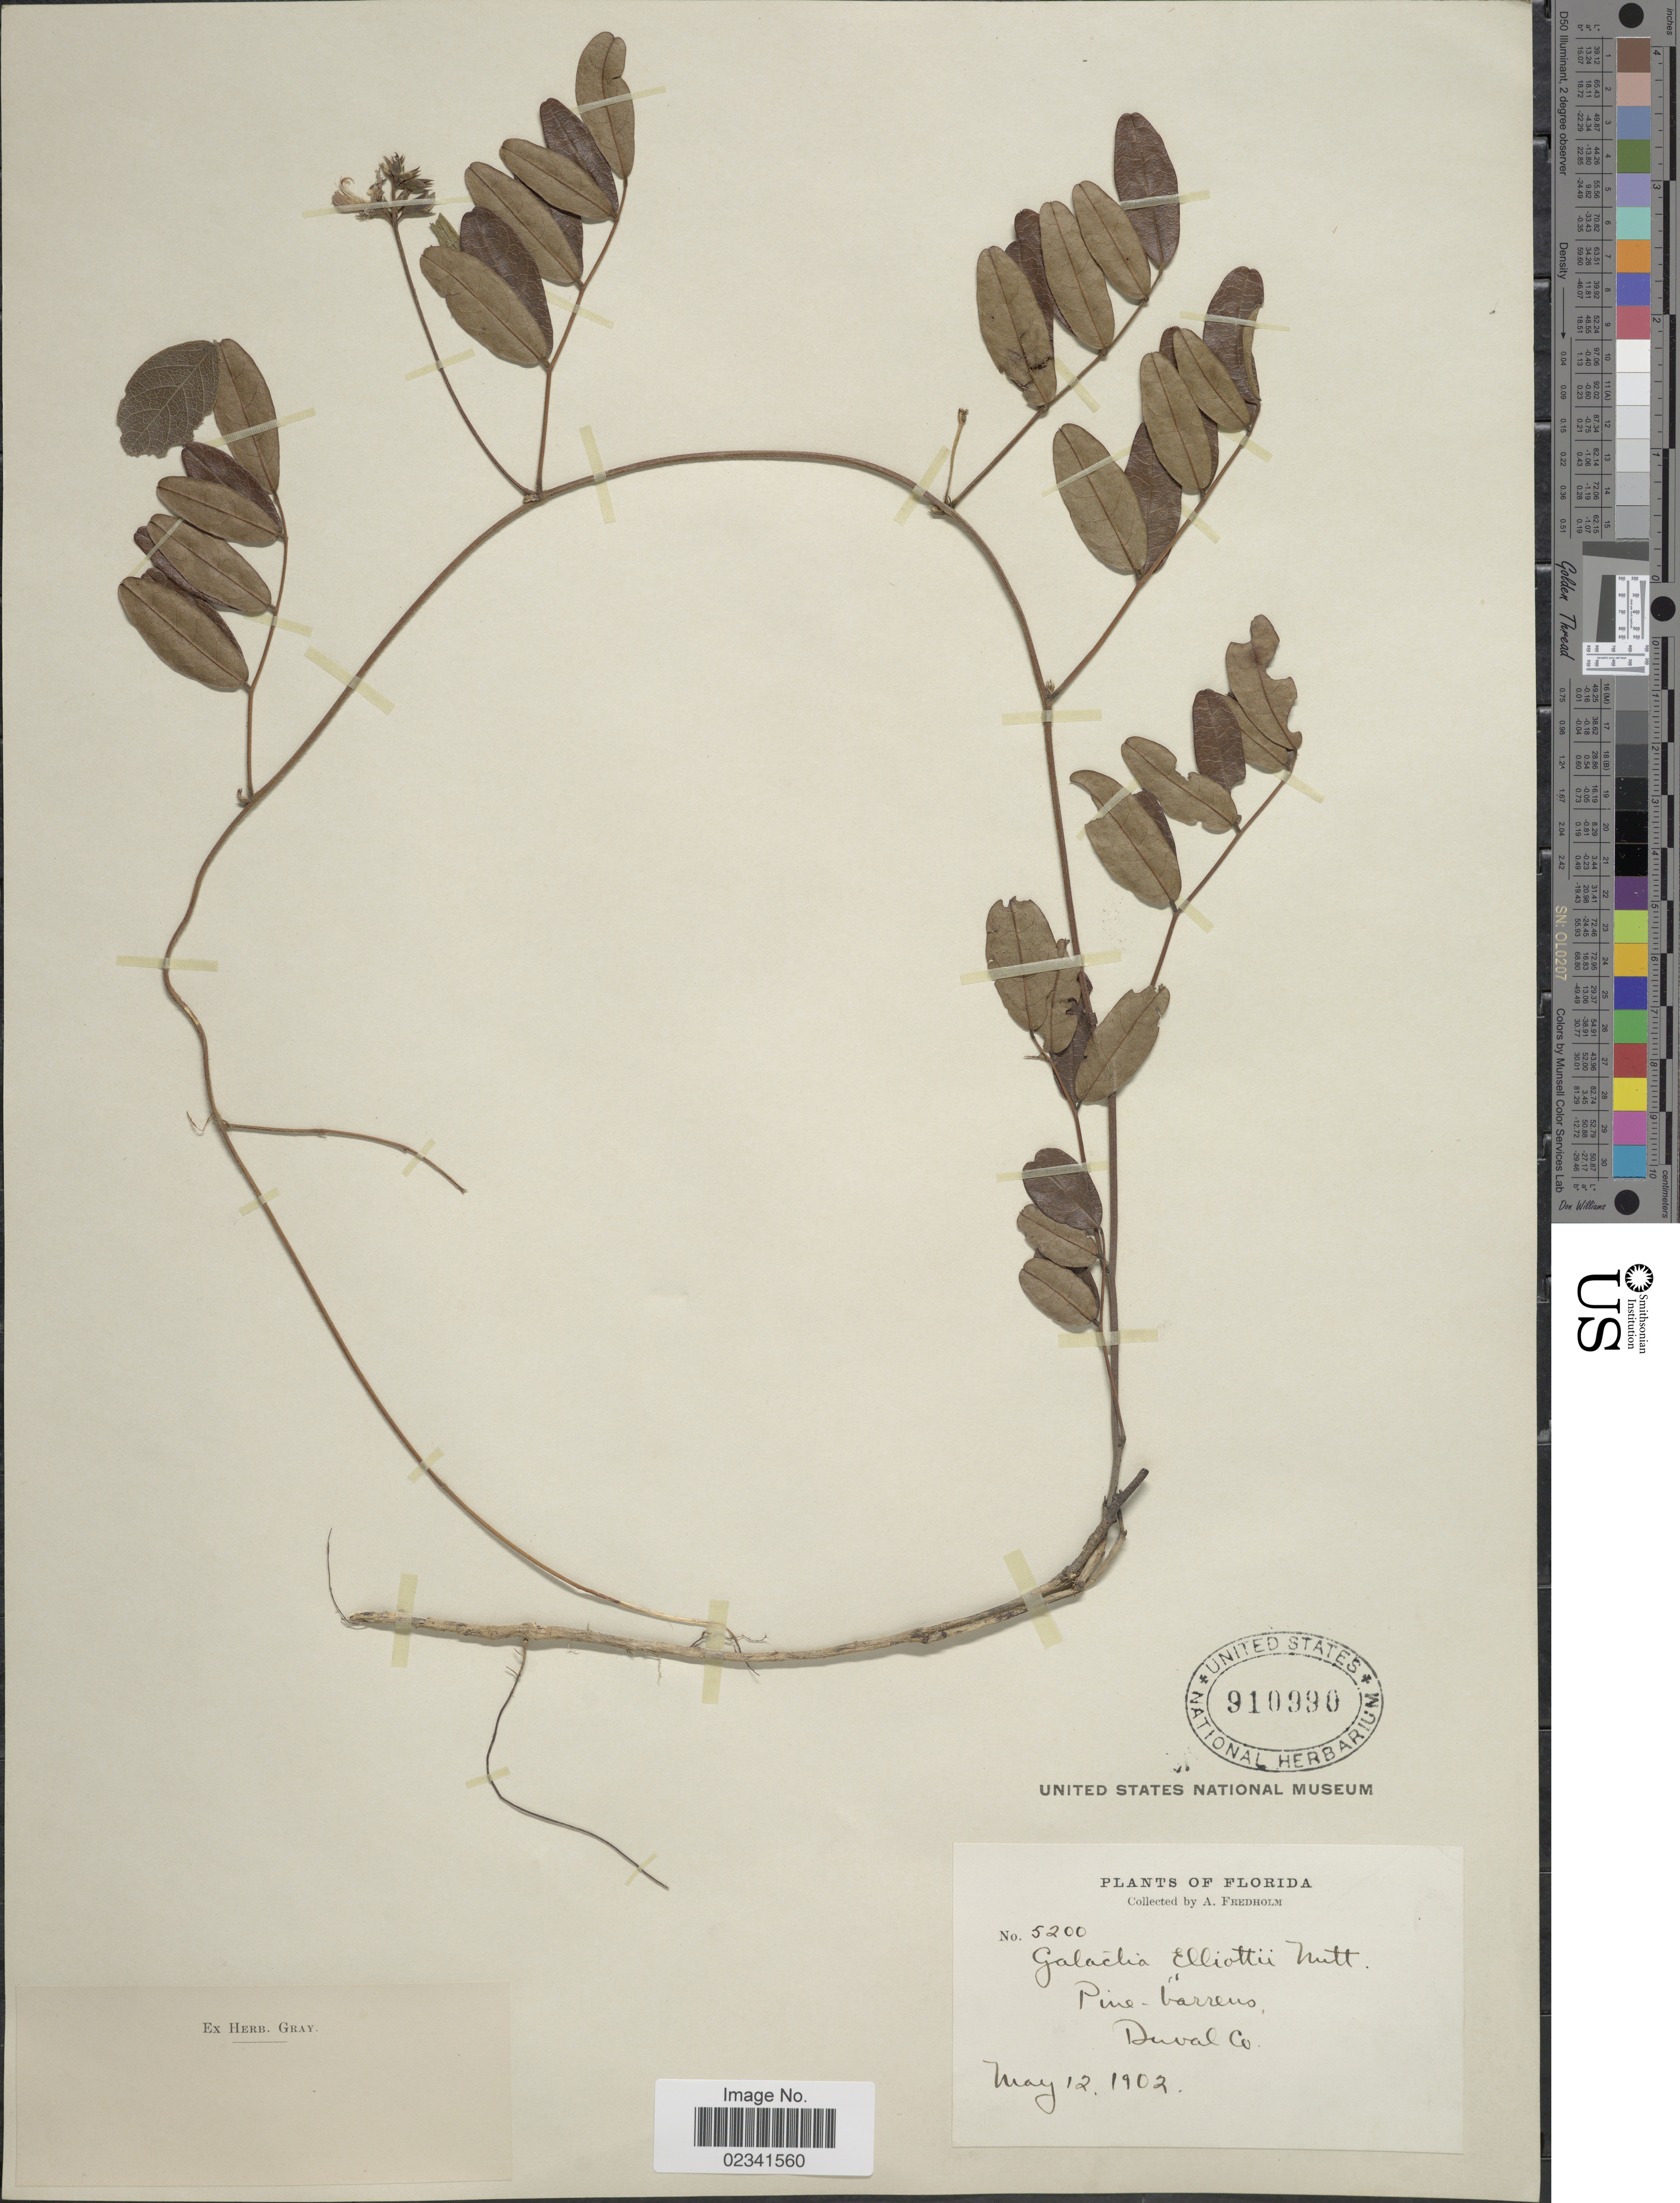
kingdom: Plantae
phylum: Tracheophyta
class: Magnoliopsida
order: Fabales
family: Fabaceae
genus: Galactia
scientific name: Galactia elliottii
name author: Nutt.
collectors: A. Fredholm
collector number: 5200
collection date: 1902-05-12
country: United States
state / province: Florida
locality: Duval Co.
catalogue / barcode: US 910990